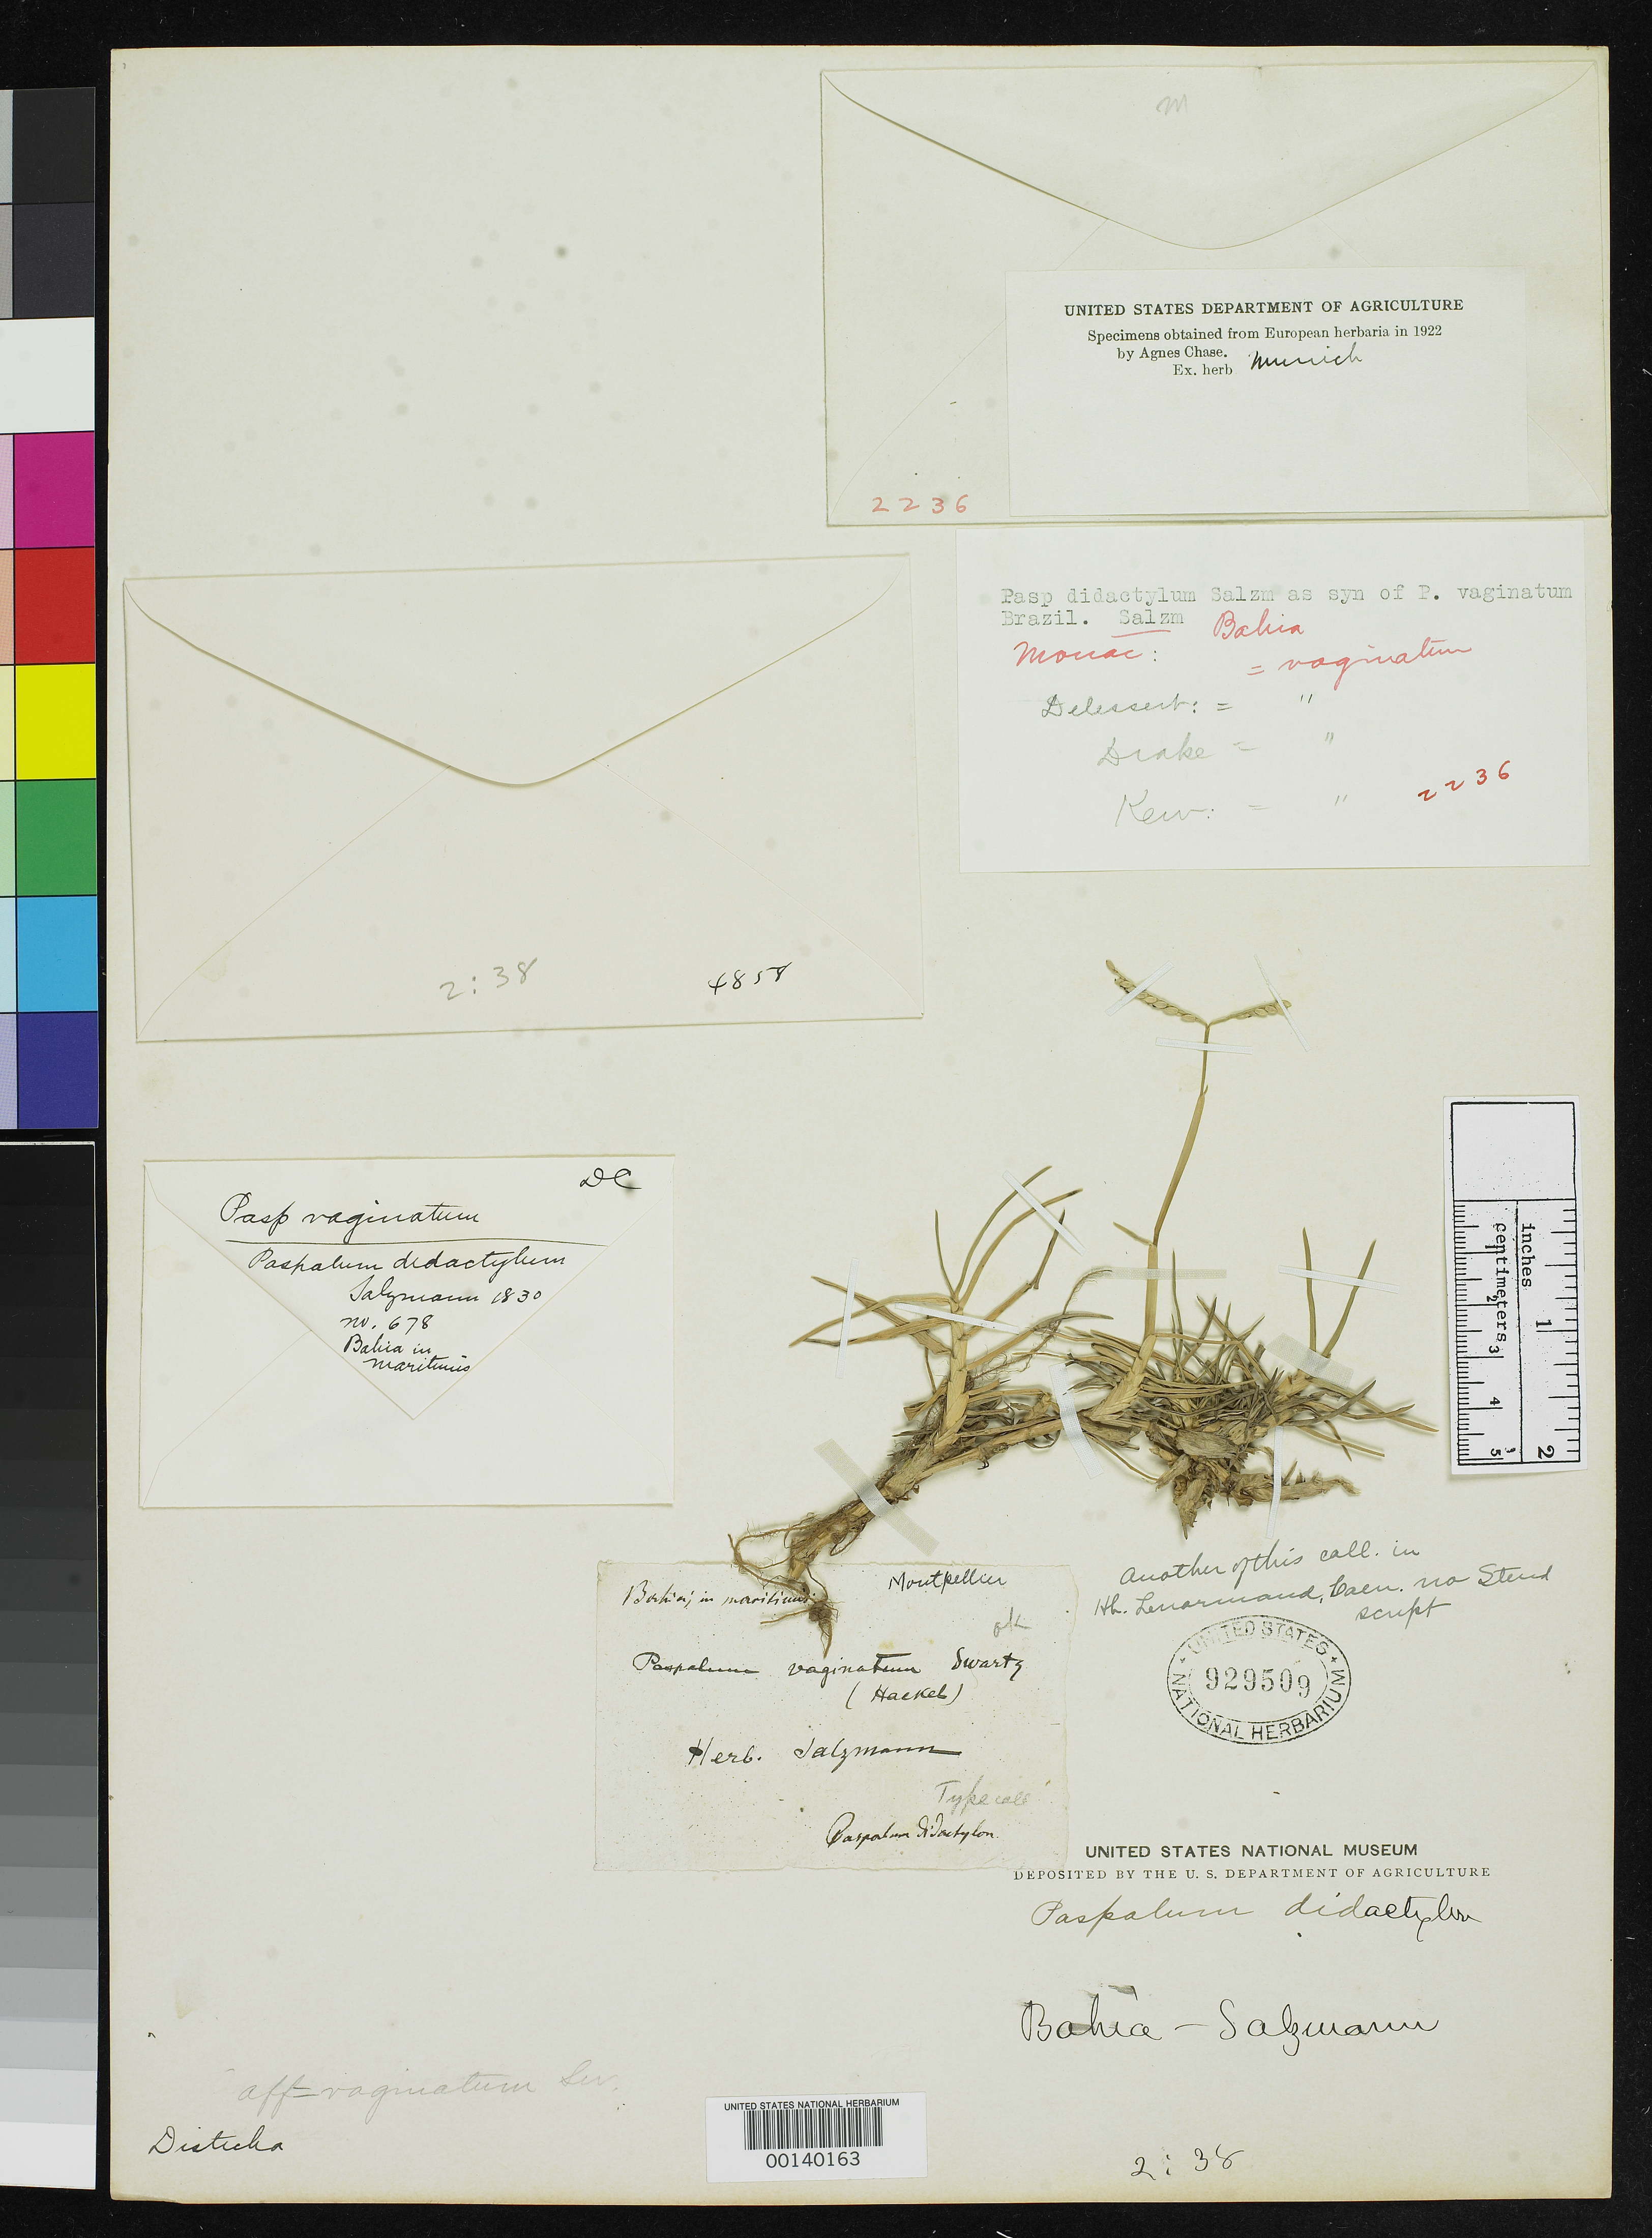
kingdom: Plantae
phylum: Tracheophyta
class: Liliopsida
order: Poales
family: Poaceae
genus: Paspalum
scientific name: Paspalum didactylum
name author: Salzm. ex Steud.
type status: Type Collection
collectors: P. Salzmann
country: Brazil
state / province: Bahia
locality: North of Esplanda city on road to Jaquera.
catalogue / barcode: US 929509